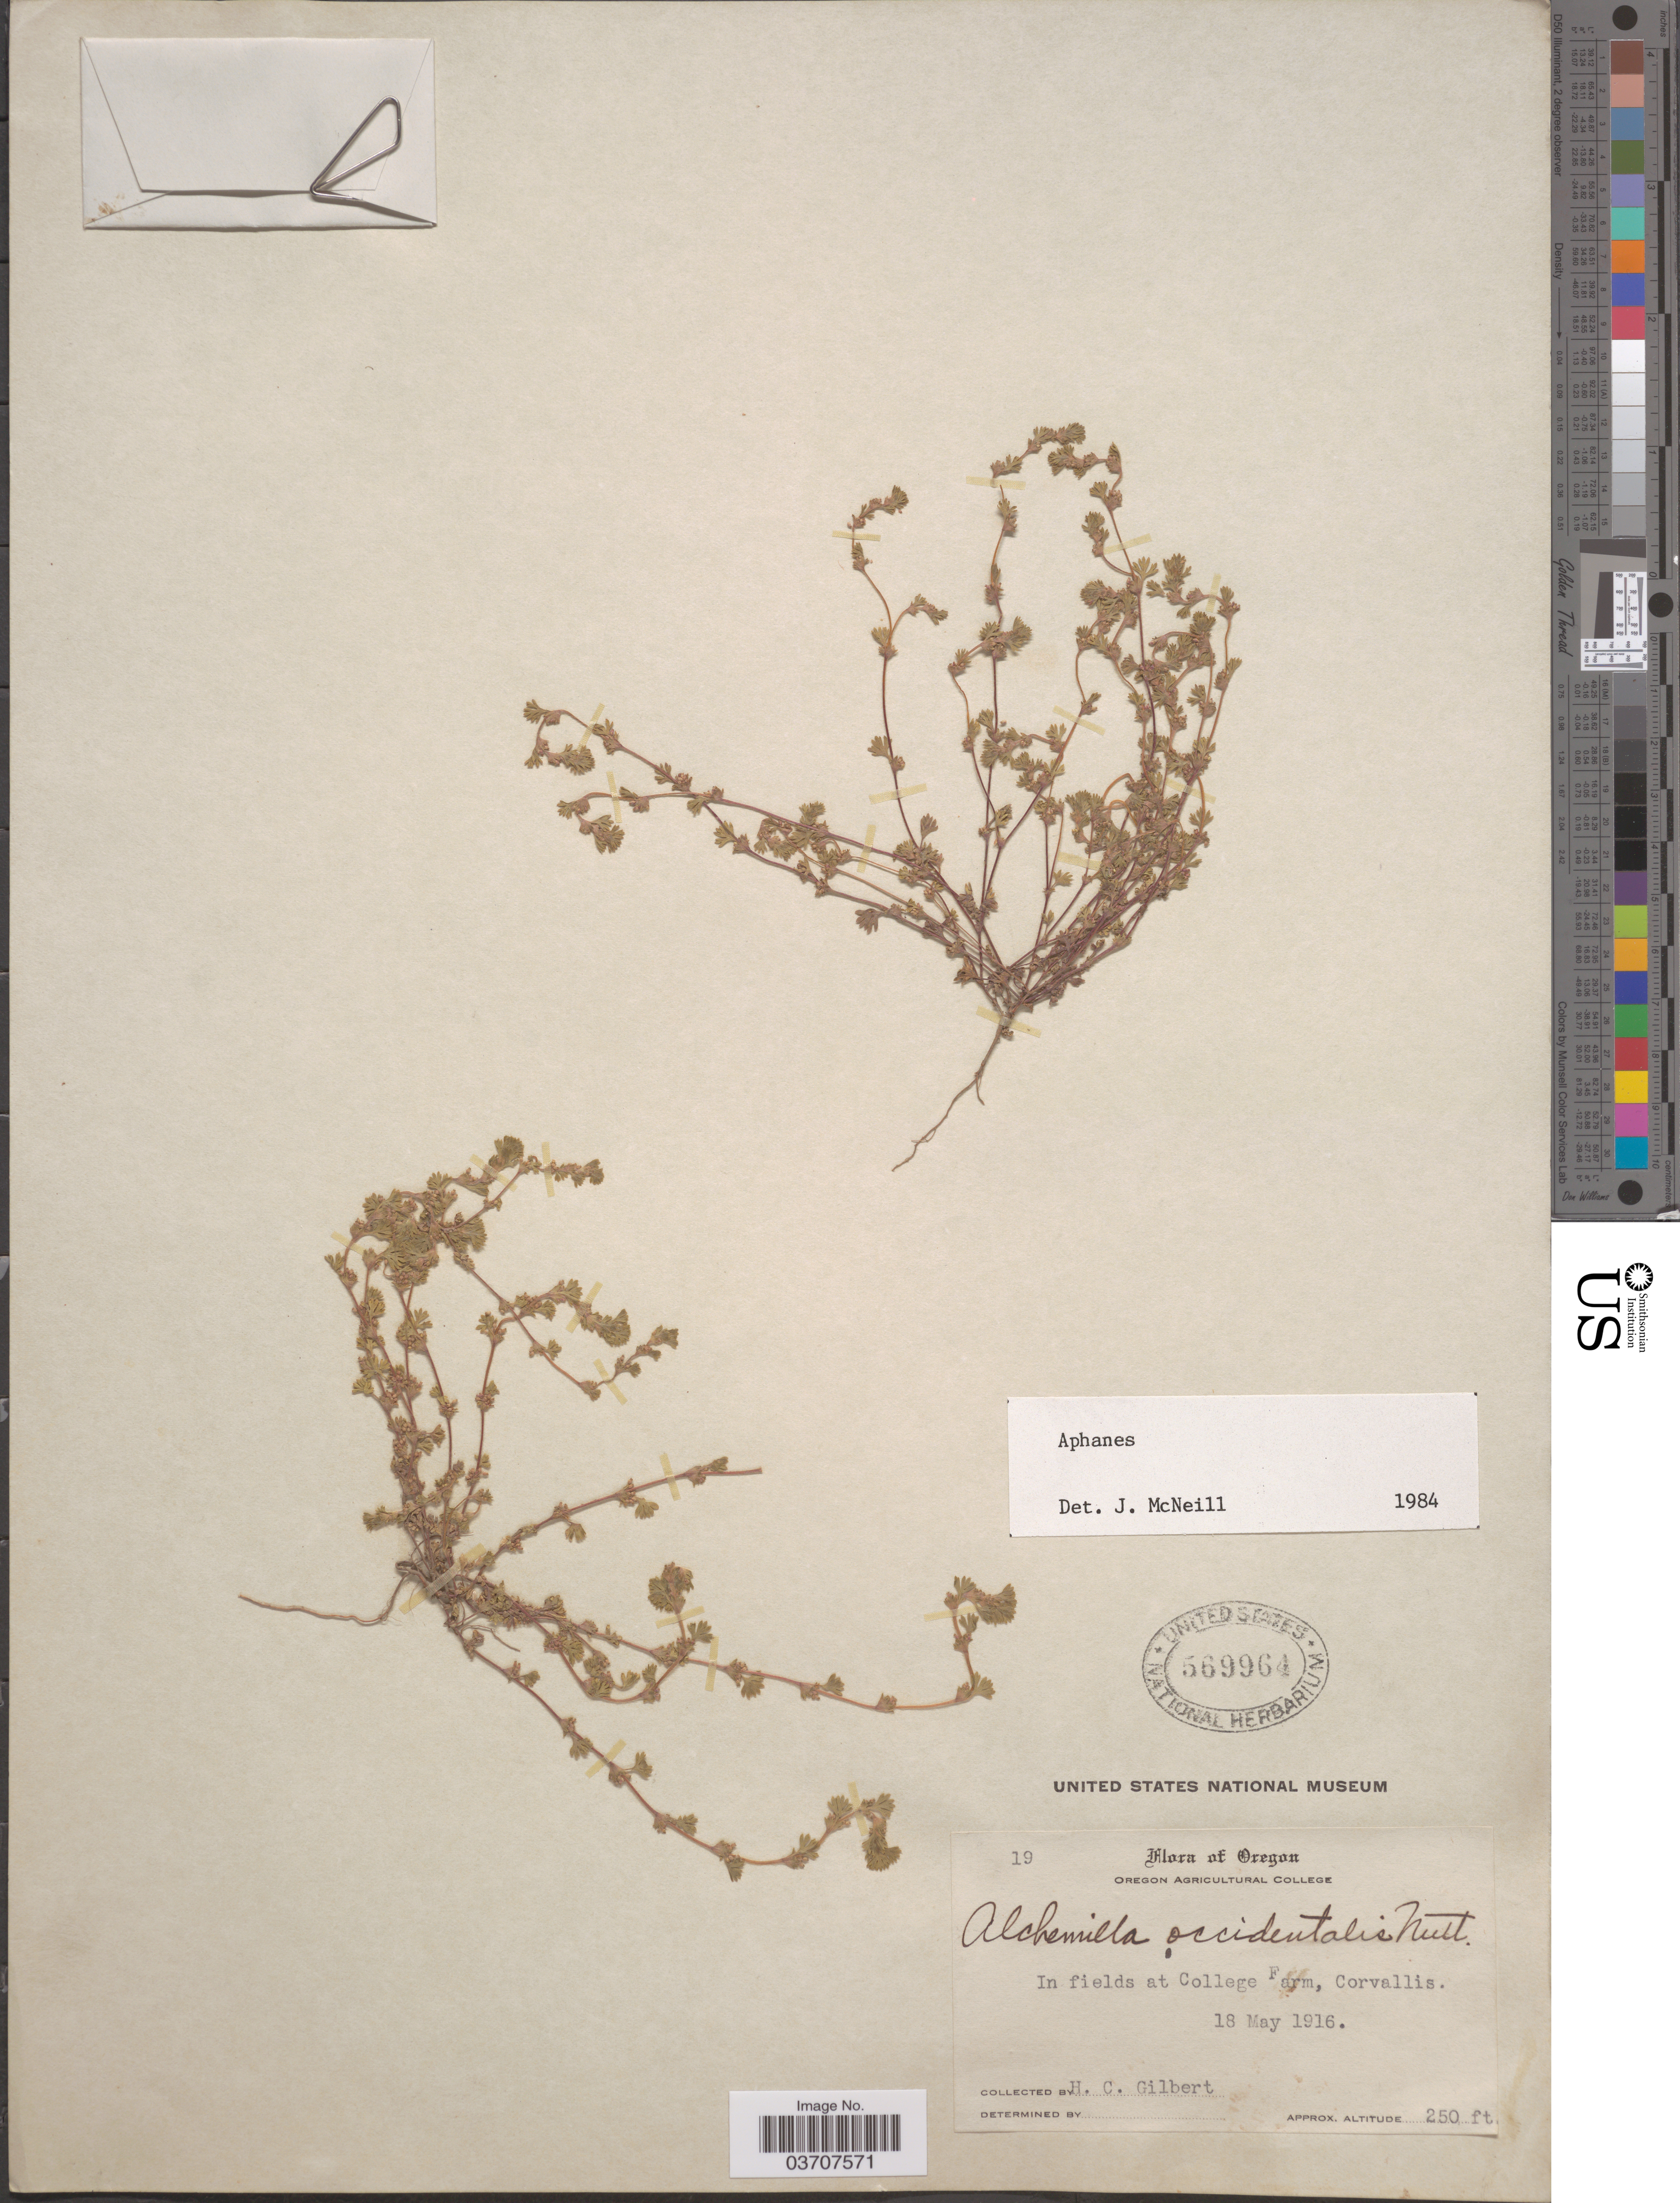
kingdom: Plantae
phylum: Tracheophyta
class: Magnoliopsida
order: Rosales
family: Rosaceae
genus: Aphanes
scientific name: Aphanes occidentalis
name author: (Nutt.) Rydb.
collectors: H. Gilbert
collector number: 19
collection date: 1916-05-18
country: United States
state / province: Oregon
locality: In fields at College Farm, Corvallis.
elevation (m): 76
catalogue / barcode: US 569964